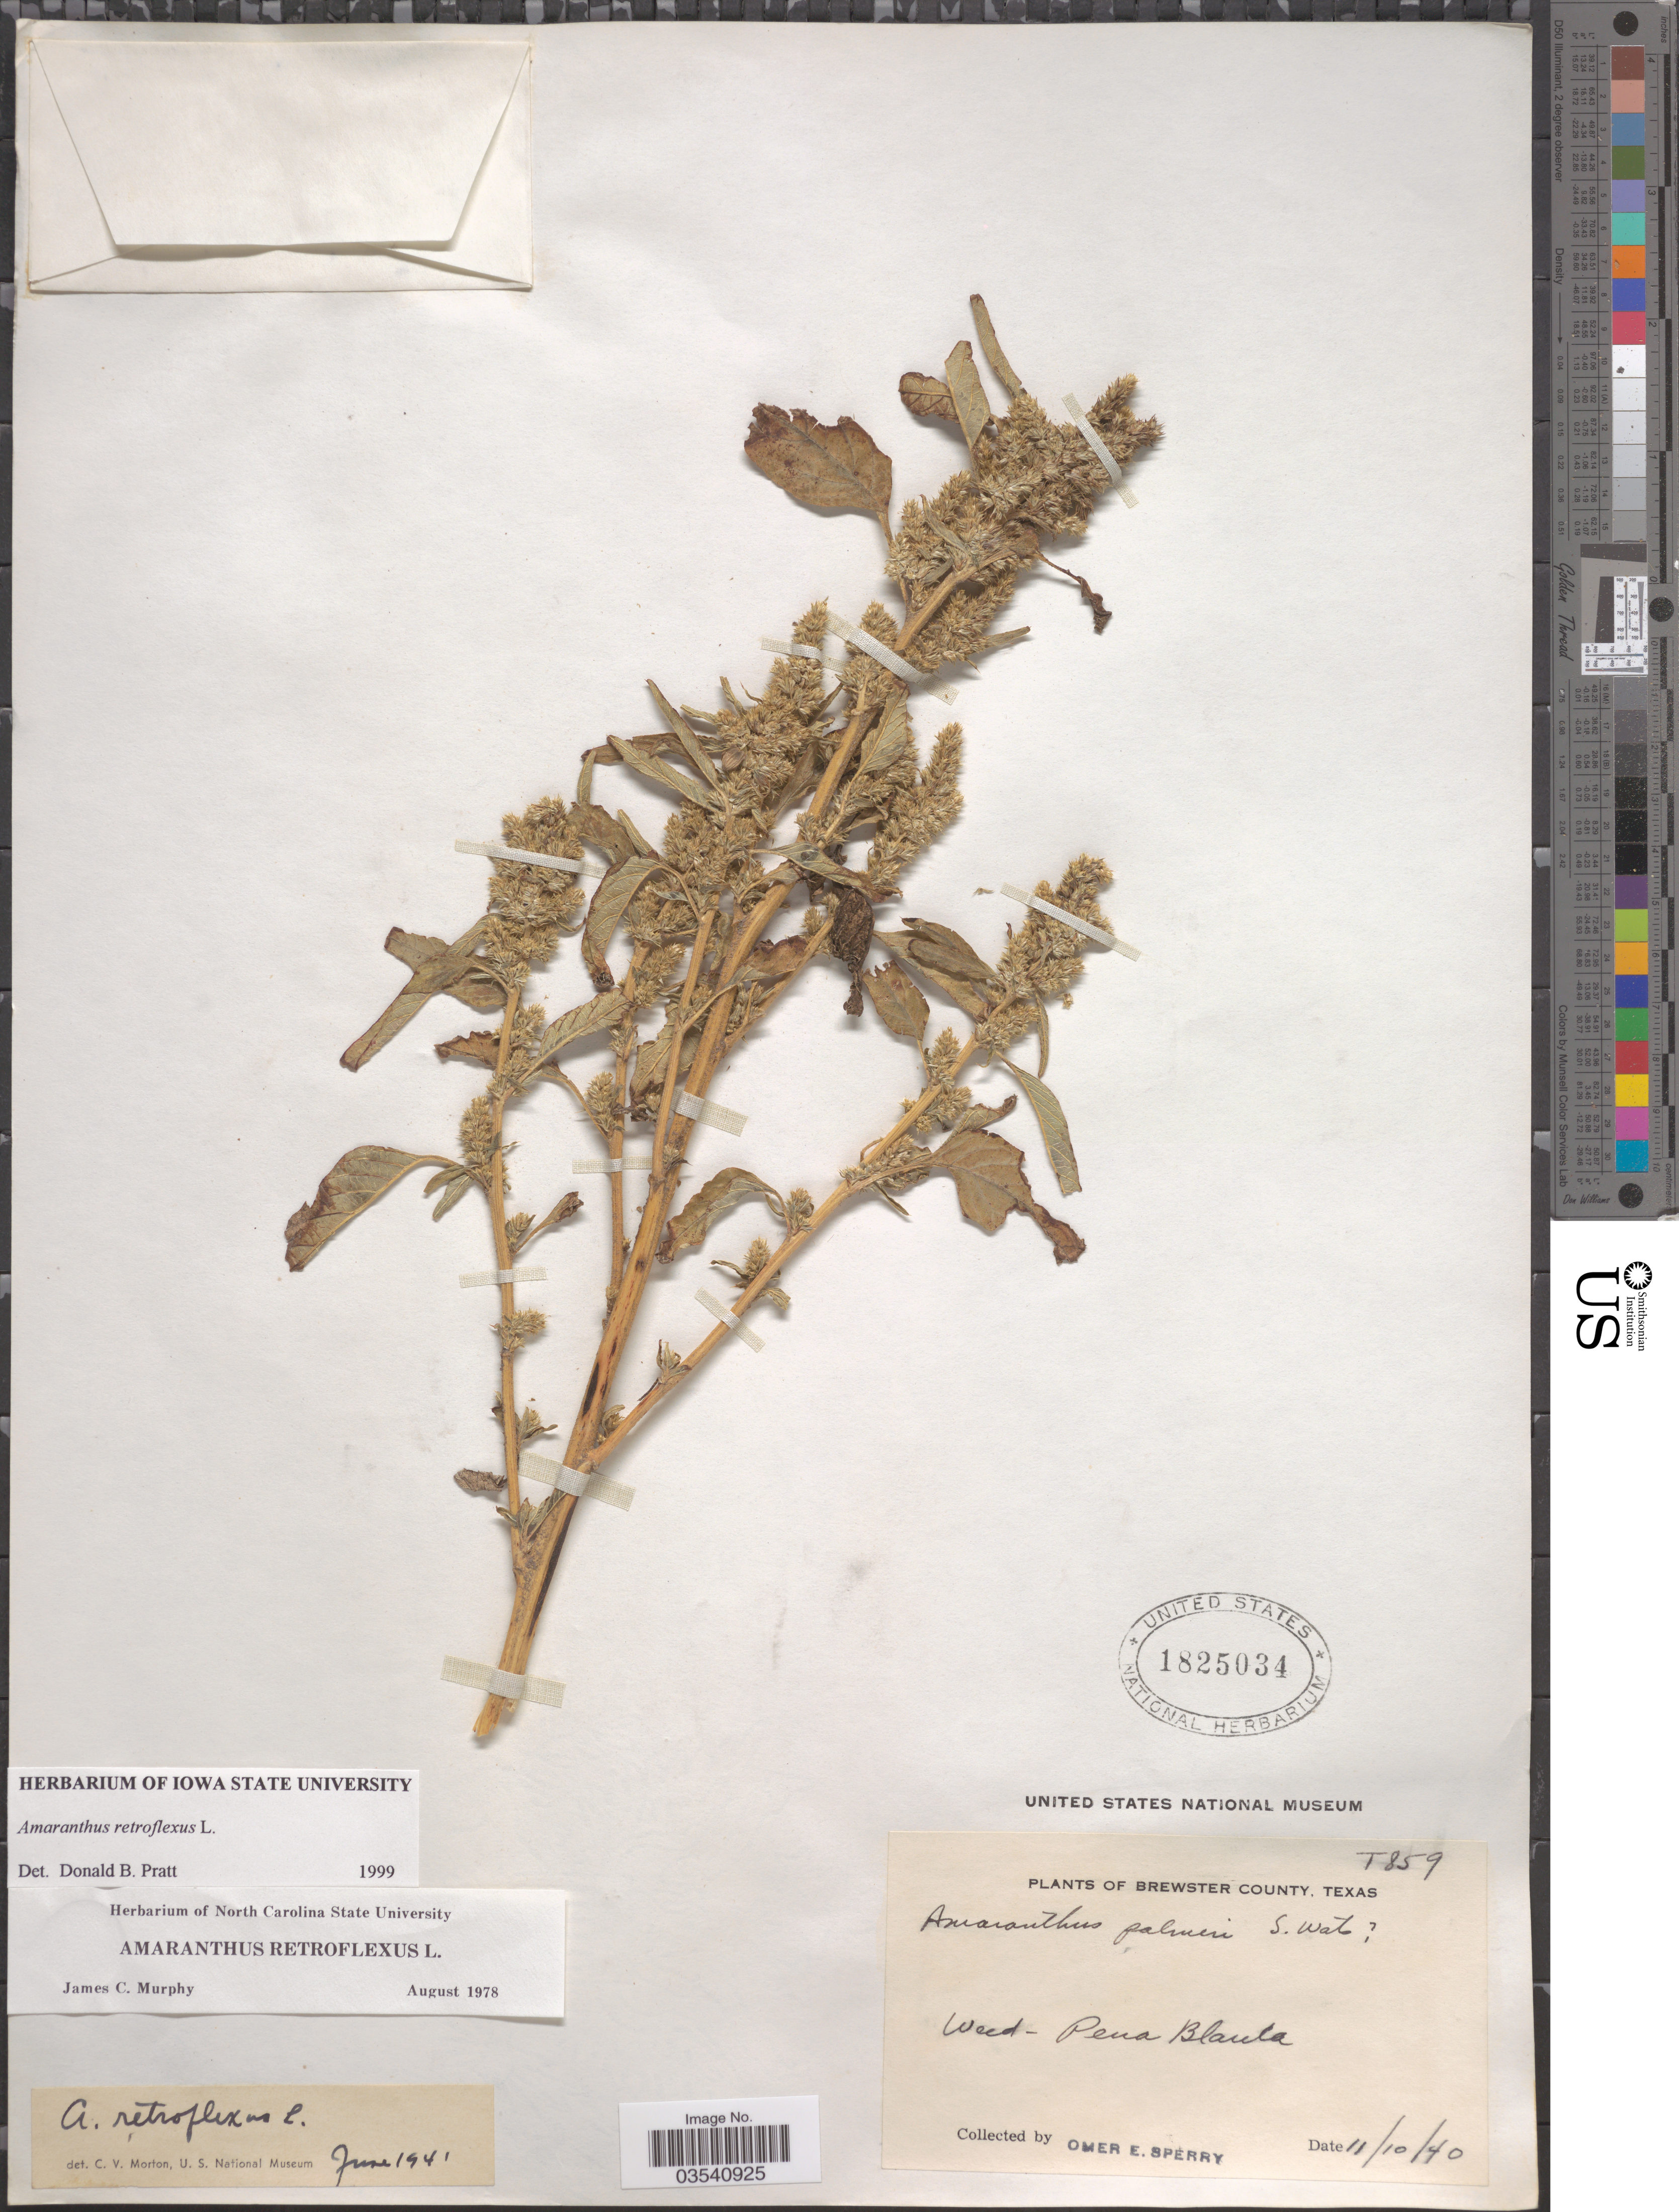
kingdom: Plantae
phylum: Tracheophyta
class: Magnoliopsida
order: Caryophyllales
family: Amaranthaceae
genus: Amaranthus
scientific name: Amaranthus retroflexus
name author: L.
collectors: O. E. Sperry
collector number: T859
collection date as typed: Transcribed d/m/y: 10/11/40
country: United States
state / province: Texas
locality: Brewster County. Pena Blanca.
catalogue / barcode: US 1825034